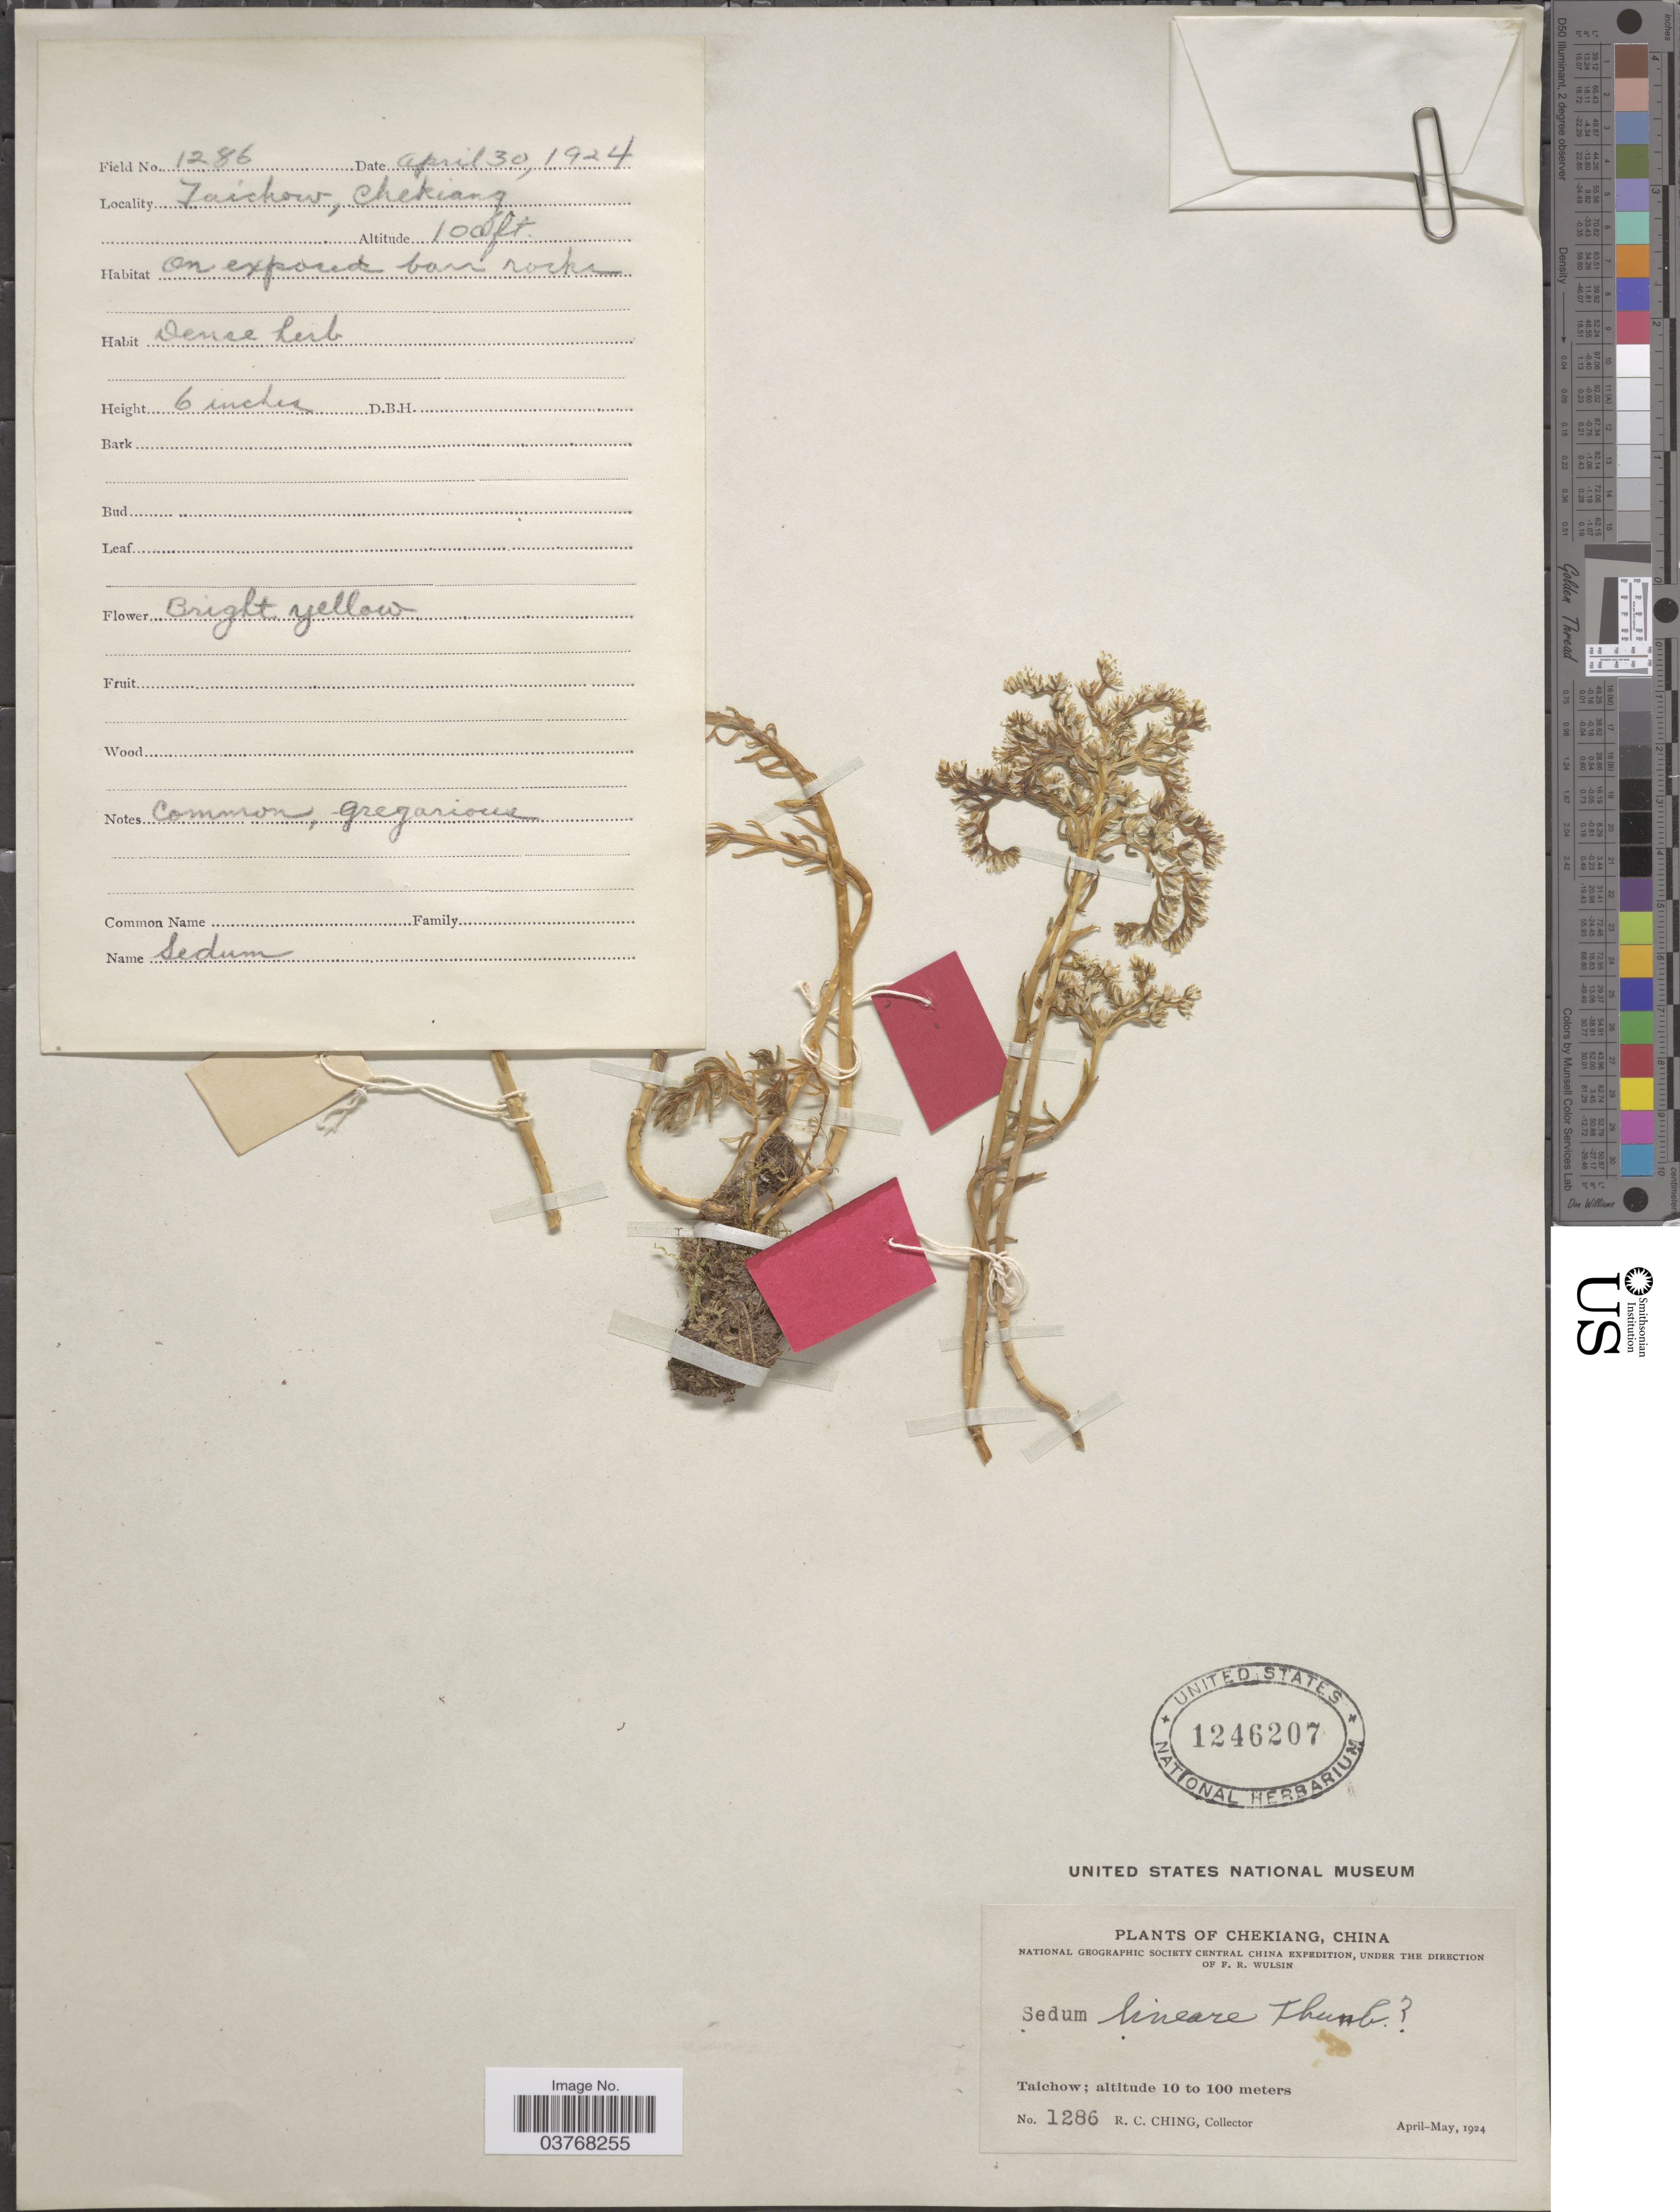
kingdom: Plantae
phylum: Tracheophyta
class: Magnoliopsida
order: Saxifragales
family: Crassulaceae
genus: Sedum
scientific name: Sedum lineare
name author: Thunb.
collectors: R. C. Ching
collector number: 1286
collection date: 1924-04-30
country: China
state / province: Zhejiang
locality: Chekiang. Taichow.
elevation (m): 30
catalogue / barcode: US 1246207